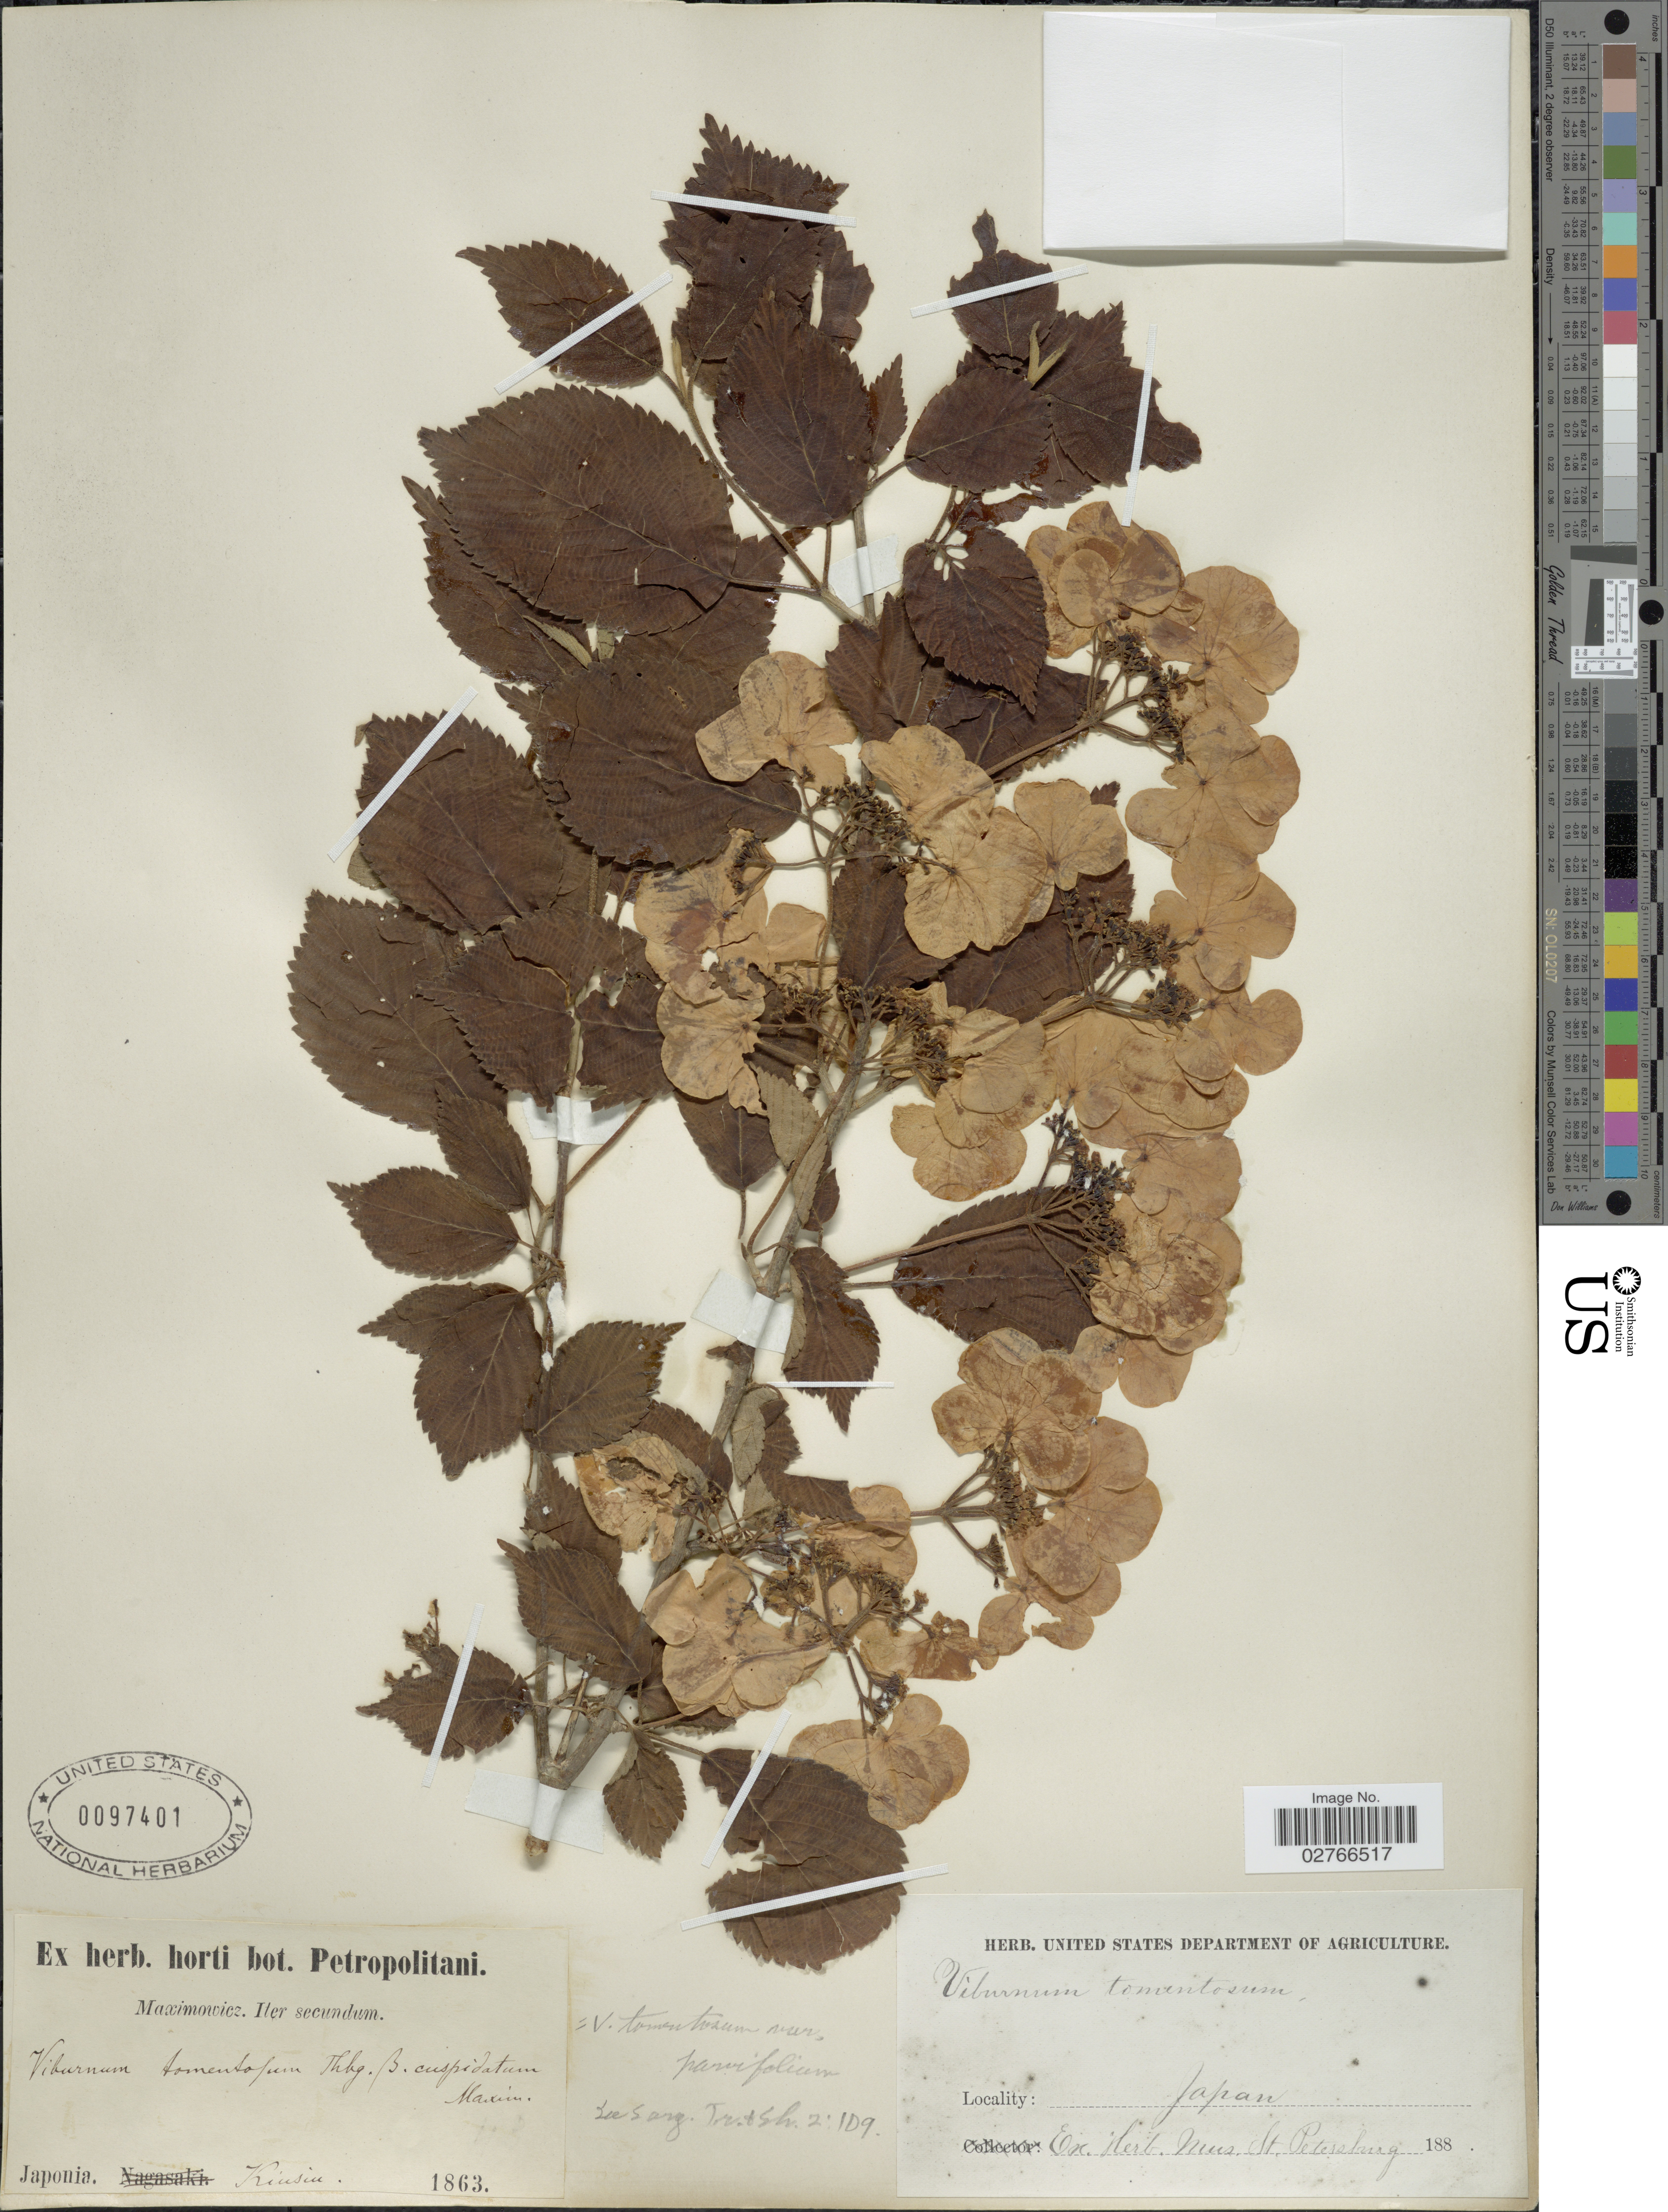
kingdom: Plantae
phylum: Tracheophyta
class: Magnoliopsida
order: Dipsacales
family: Viburnaceae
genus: Viburnum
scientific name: Viburnum tomentosum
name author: Thunb.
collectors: -. Maximowicz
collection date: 1863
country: Japan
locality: Japonia, Kiusiu.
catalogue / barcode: US 97401